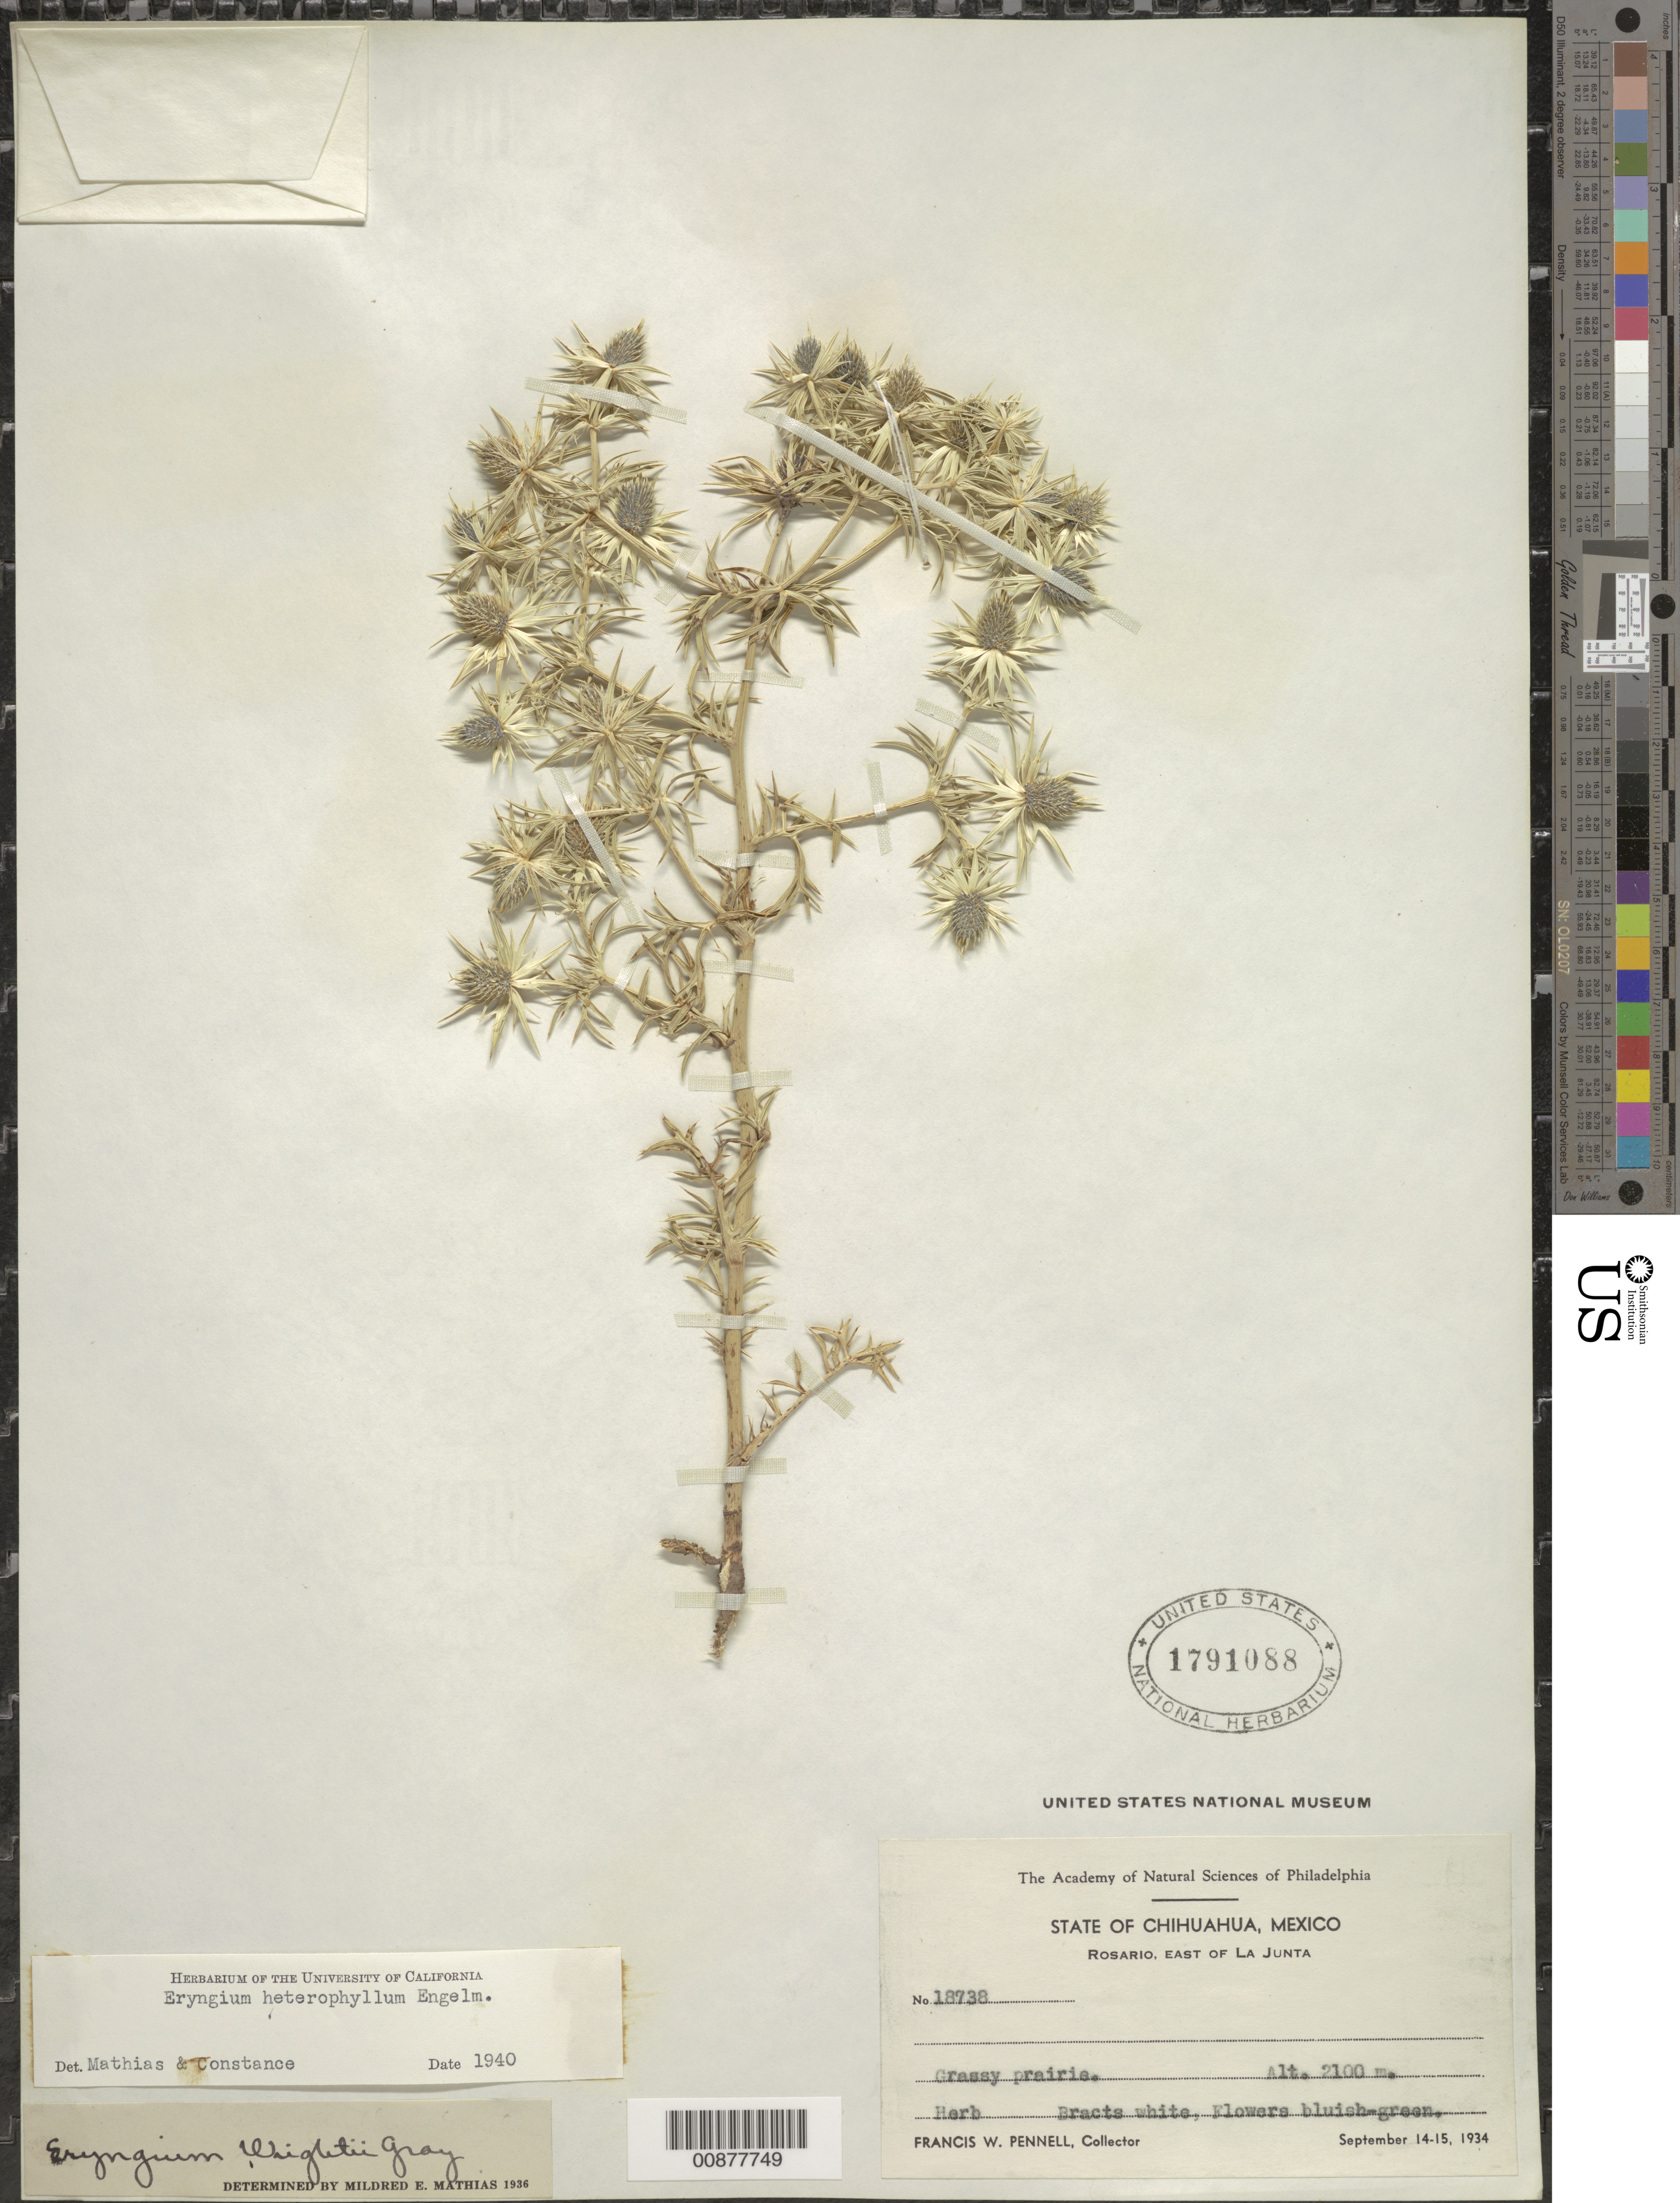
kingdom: Plantae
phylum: Tracheophyta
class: Magnoliopsida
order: Apiales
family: Apiaceae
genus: Eryngium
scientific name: Eryngium heterophyllum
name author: Engelm.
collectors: F. W. Pennell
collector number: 18738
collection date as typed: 14 Sep 1934 to 15 Sep 1934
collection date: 1934-09-14/1934-09-15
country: Mexico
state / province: Chihuahua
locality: Rosario, east of La Junta, Chihuahua.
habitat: Grassy prairie.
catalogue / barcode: US 1791088